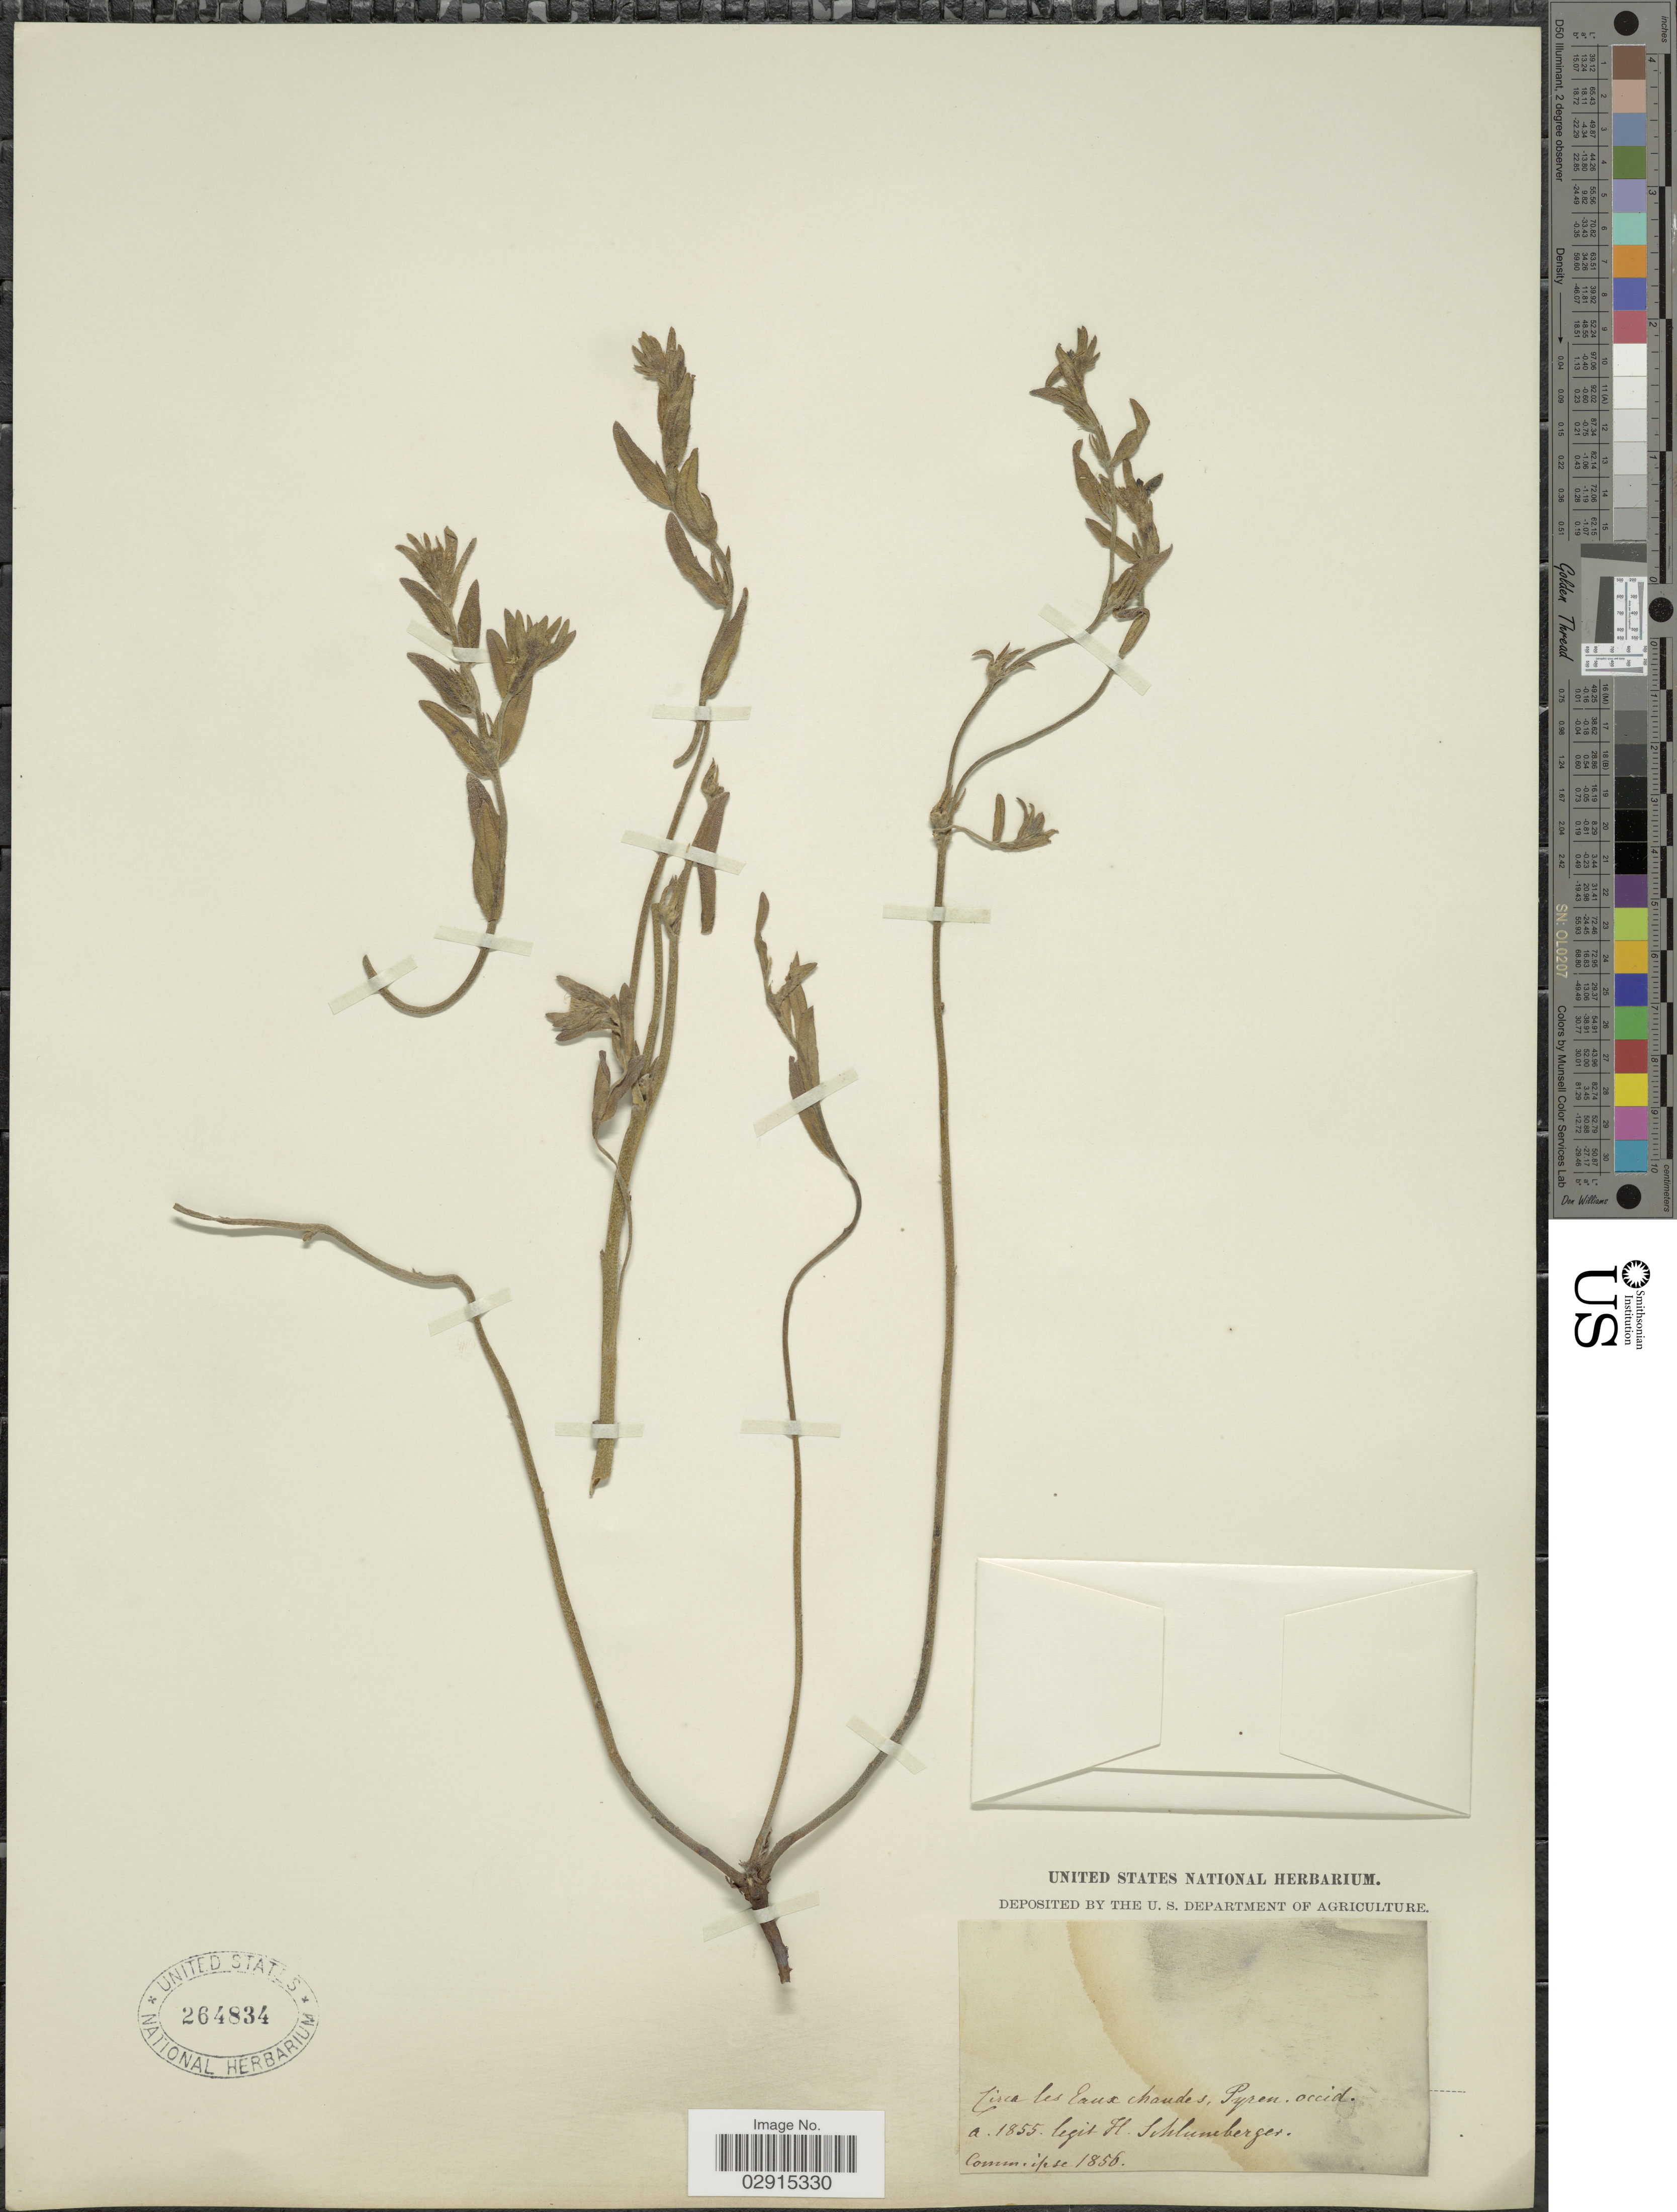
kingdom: Plantae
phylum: Tracheophyta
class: Magnoliopsida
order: Boraginales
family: Boraginaceae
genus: Lithospermum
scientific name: Lithospermum sp.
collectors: H. Schlumberger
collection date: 1855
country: France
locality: Circa les Eaux Chaudes, Pyren. occid.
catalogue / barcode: US 264834